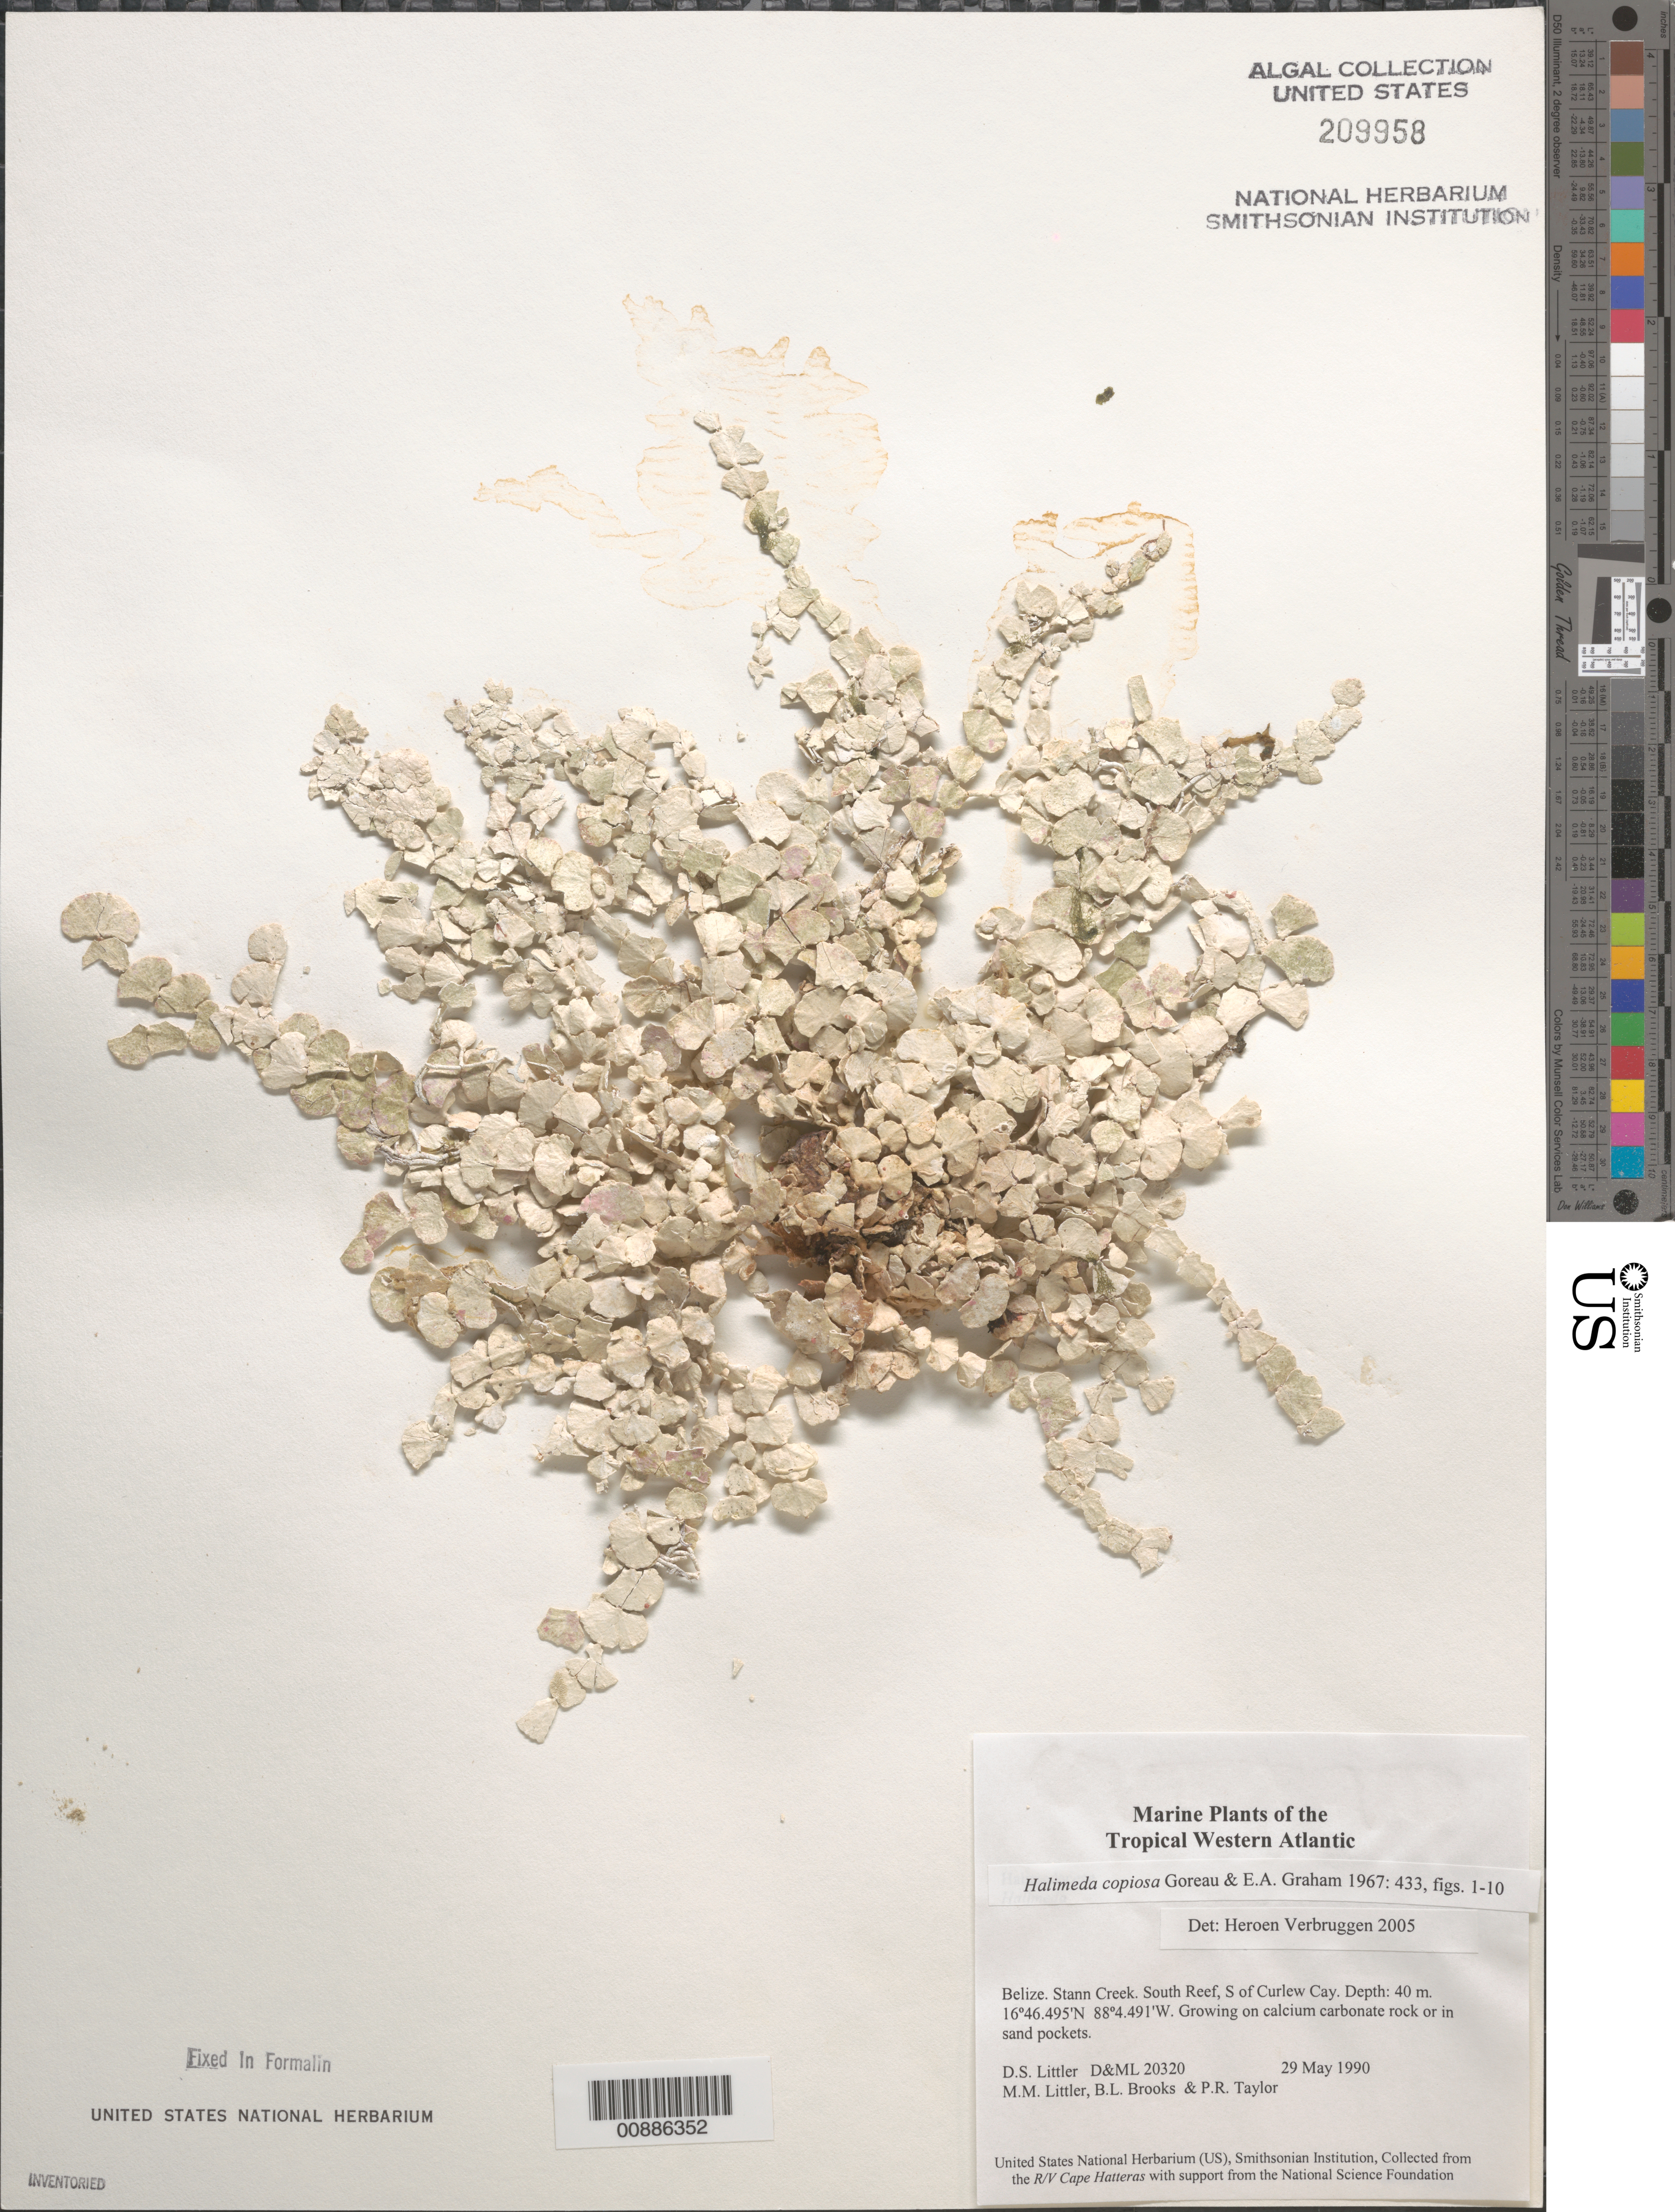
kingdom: Plantae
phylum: Chlorophyta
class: Ulvophyceae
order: Bryopsidales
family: Halimedaceae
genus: Halimeda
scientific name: Halimeda copiosa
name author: Goreau & E.A. Graham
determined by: Verbruggen, H.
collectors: D. S. Littler, M. M. Littler, B. Brooks & P. R. Taylor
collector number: D&ML 20320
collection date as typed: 29 May 1990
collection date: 1990-05-29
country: Belize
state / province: Stann Creek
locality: South Reef, south of Curlew Cay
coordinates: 16 46.495'N, 88 4.491'W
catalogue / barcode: US 209958